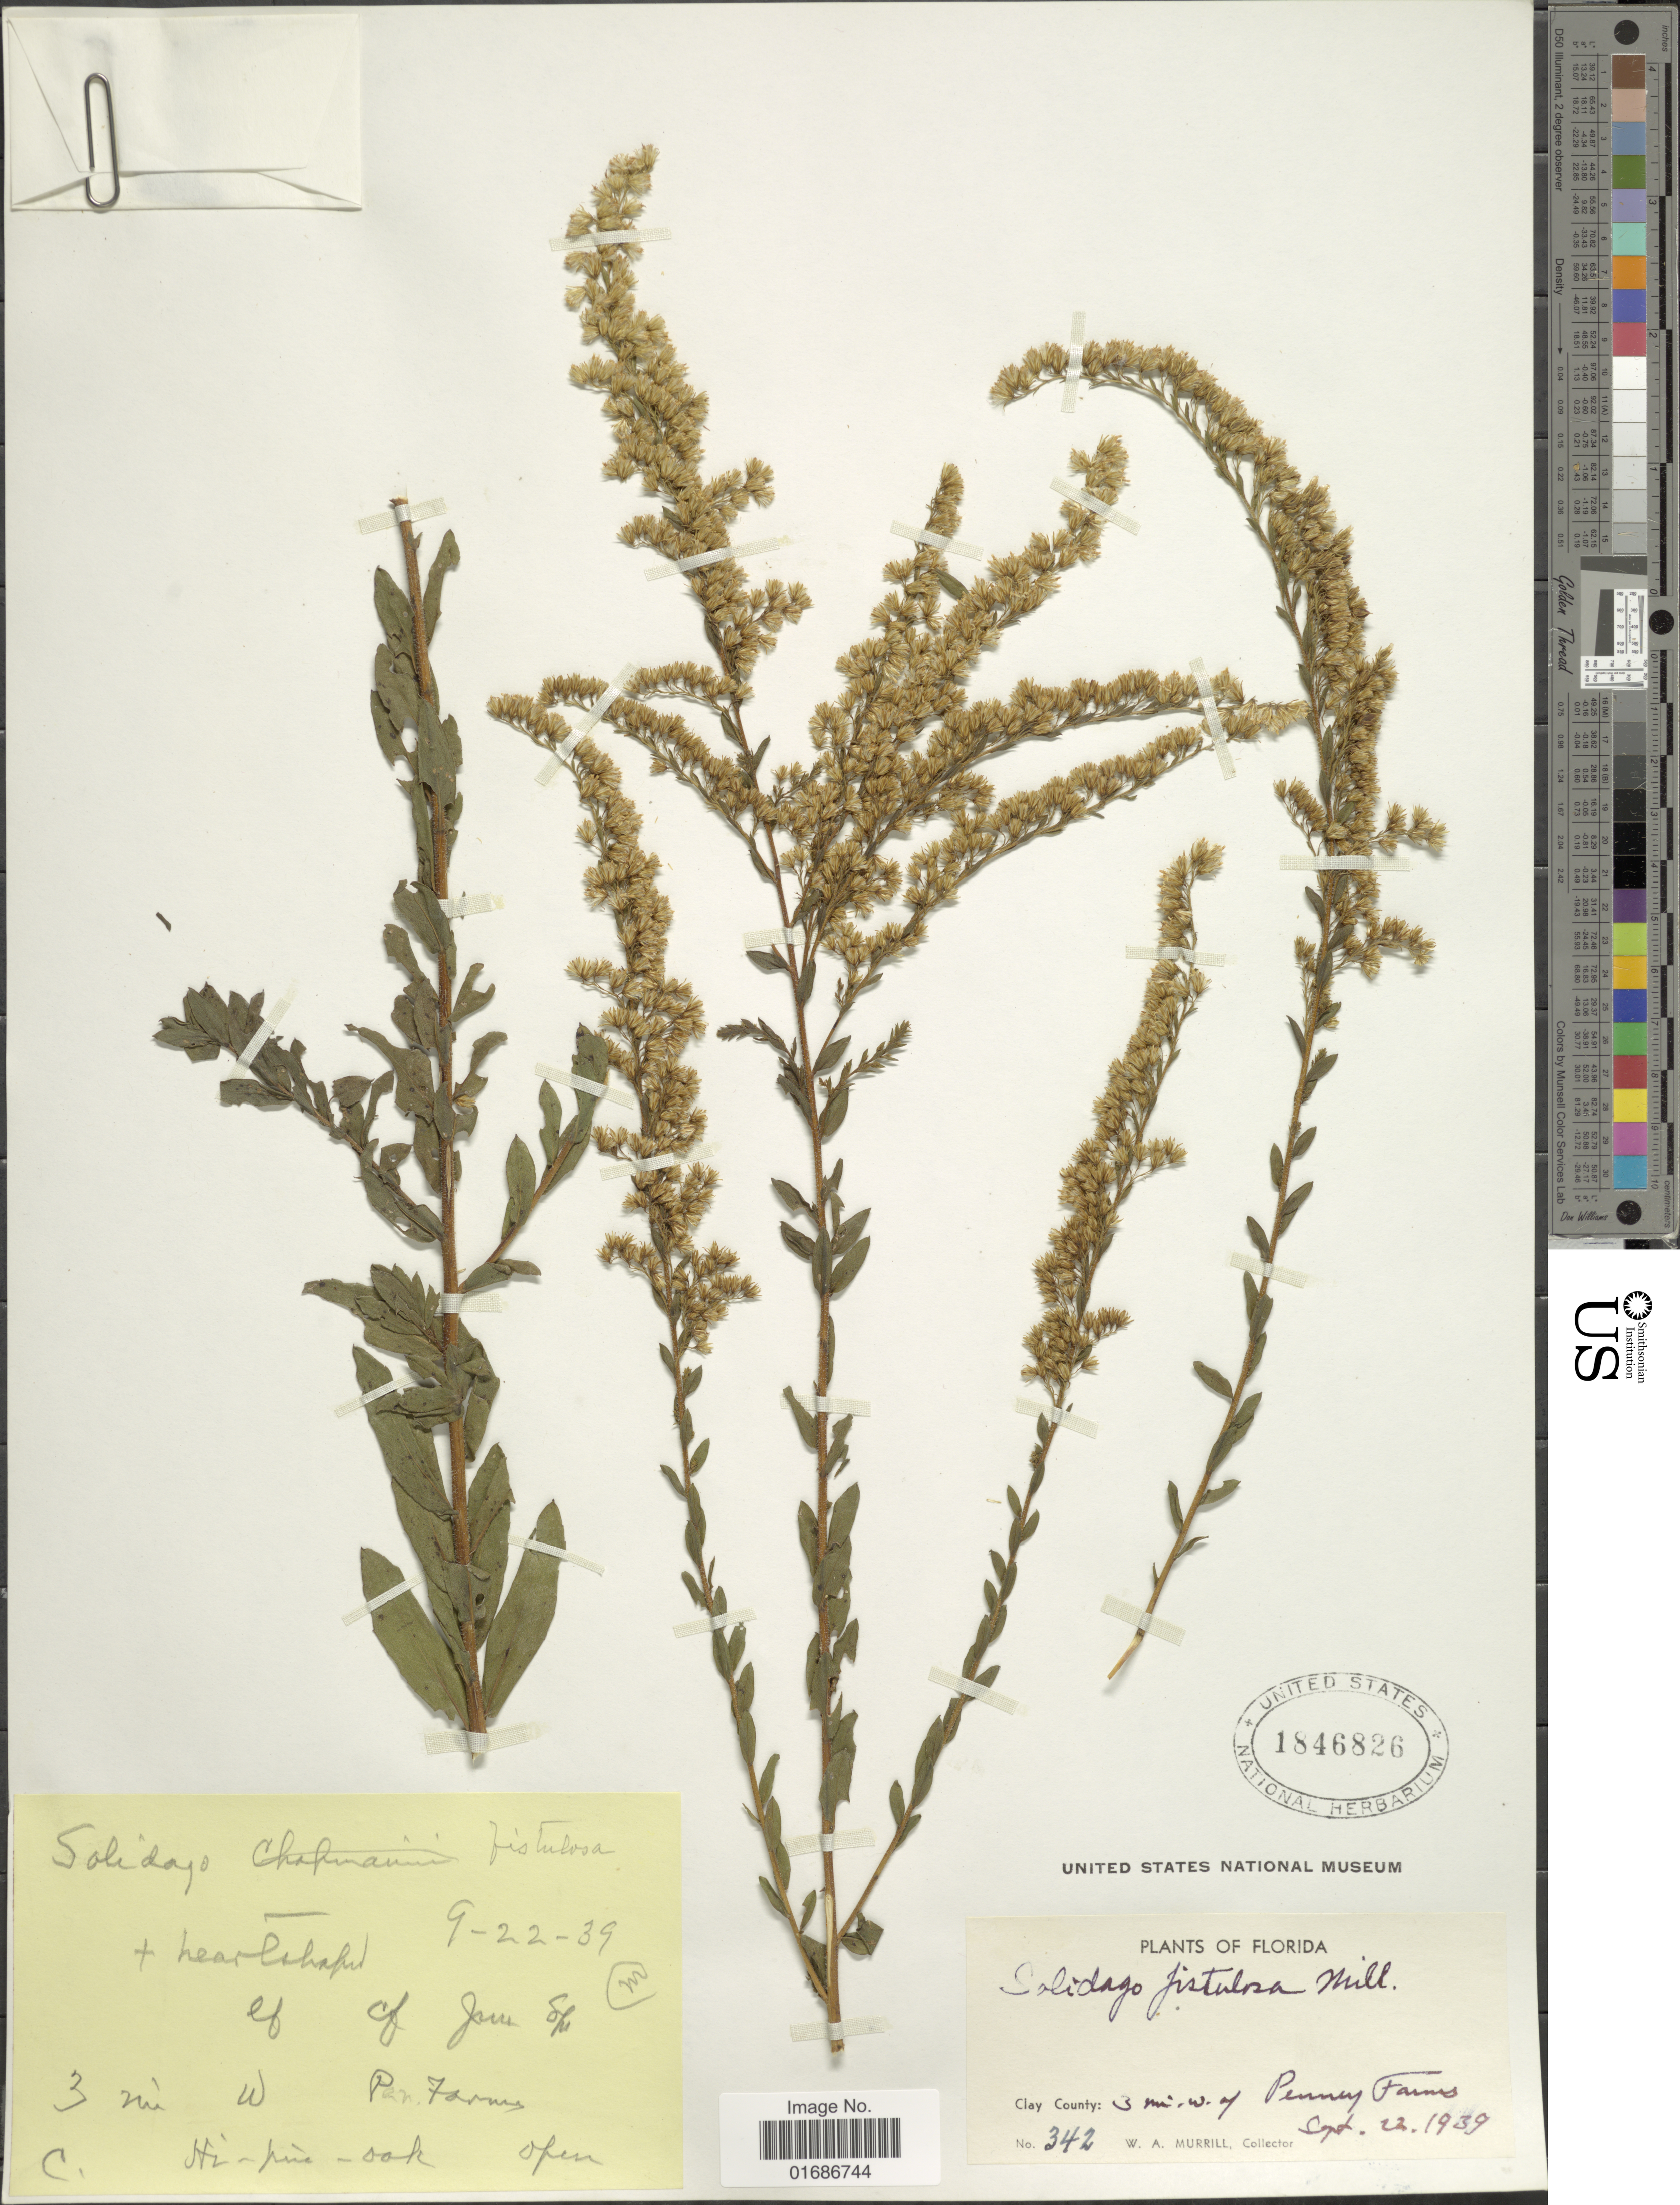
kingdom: Plantae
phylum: Tracheophyta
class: Magnoliopsida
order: Asterales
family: Asteraceae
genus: Solidago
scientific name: Solidago fistulosa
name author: Mill.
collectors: W. A. Murrill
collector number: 342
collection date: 1939-09-12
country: United States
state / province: Florida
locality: Clay County: 3 mi W. of Penny Farms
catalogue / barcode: US 1846826